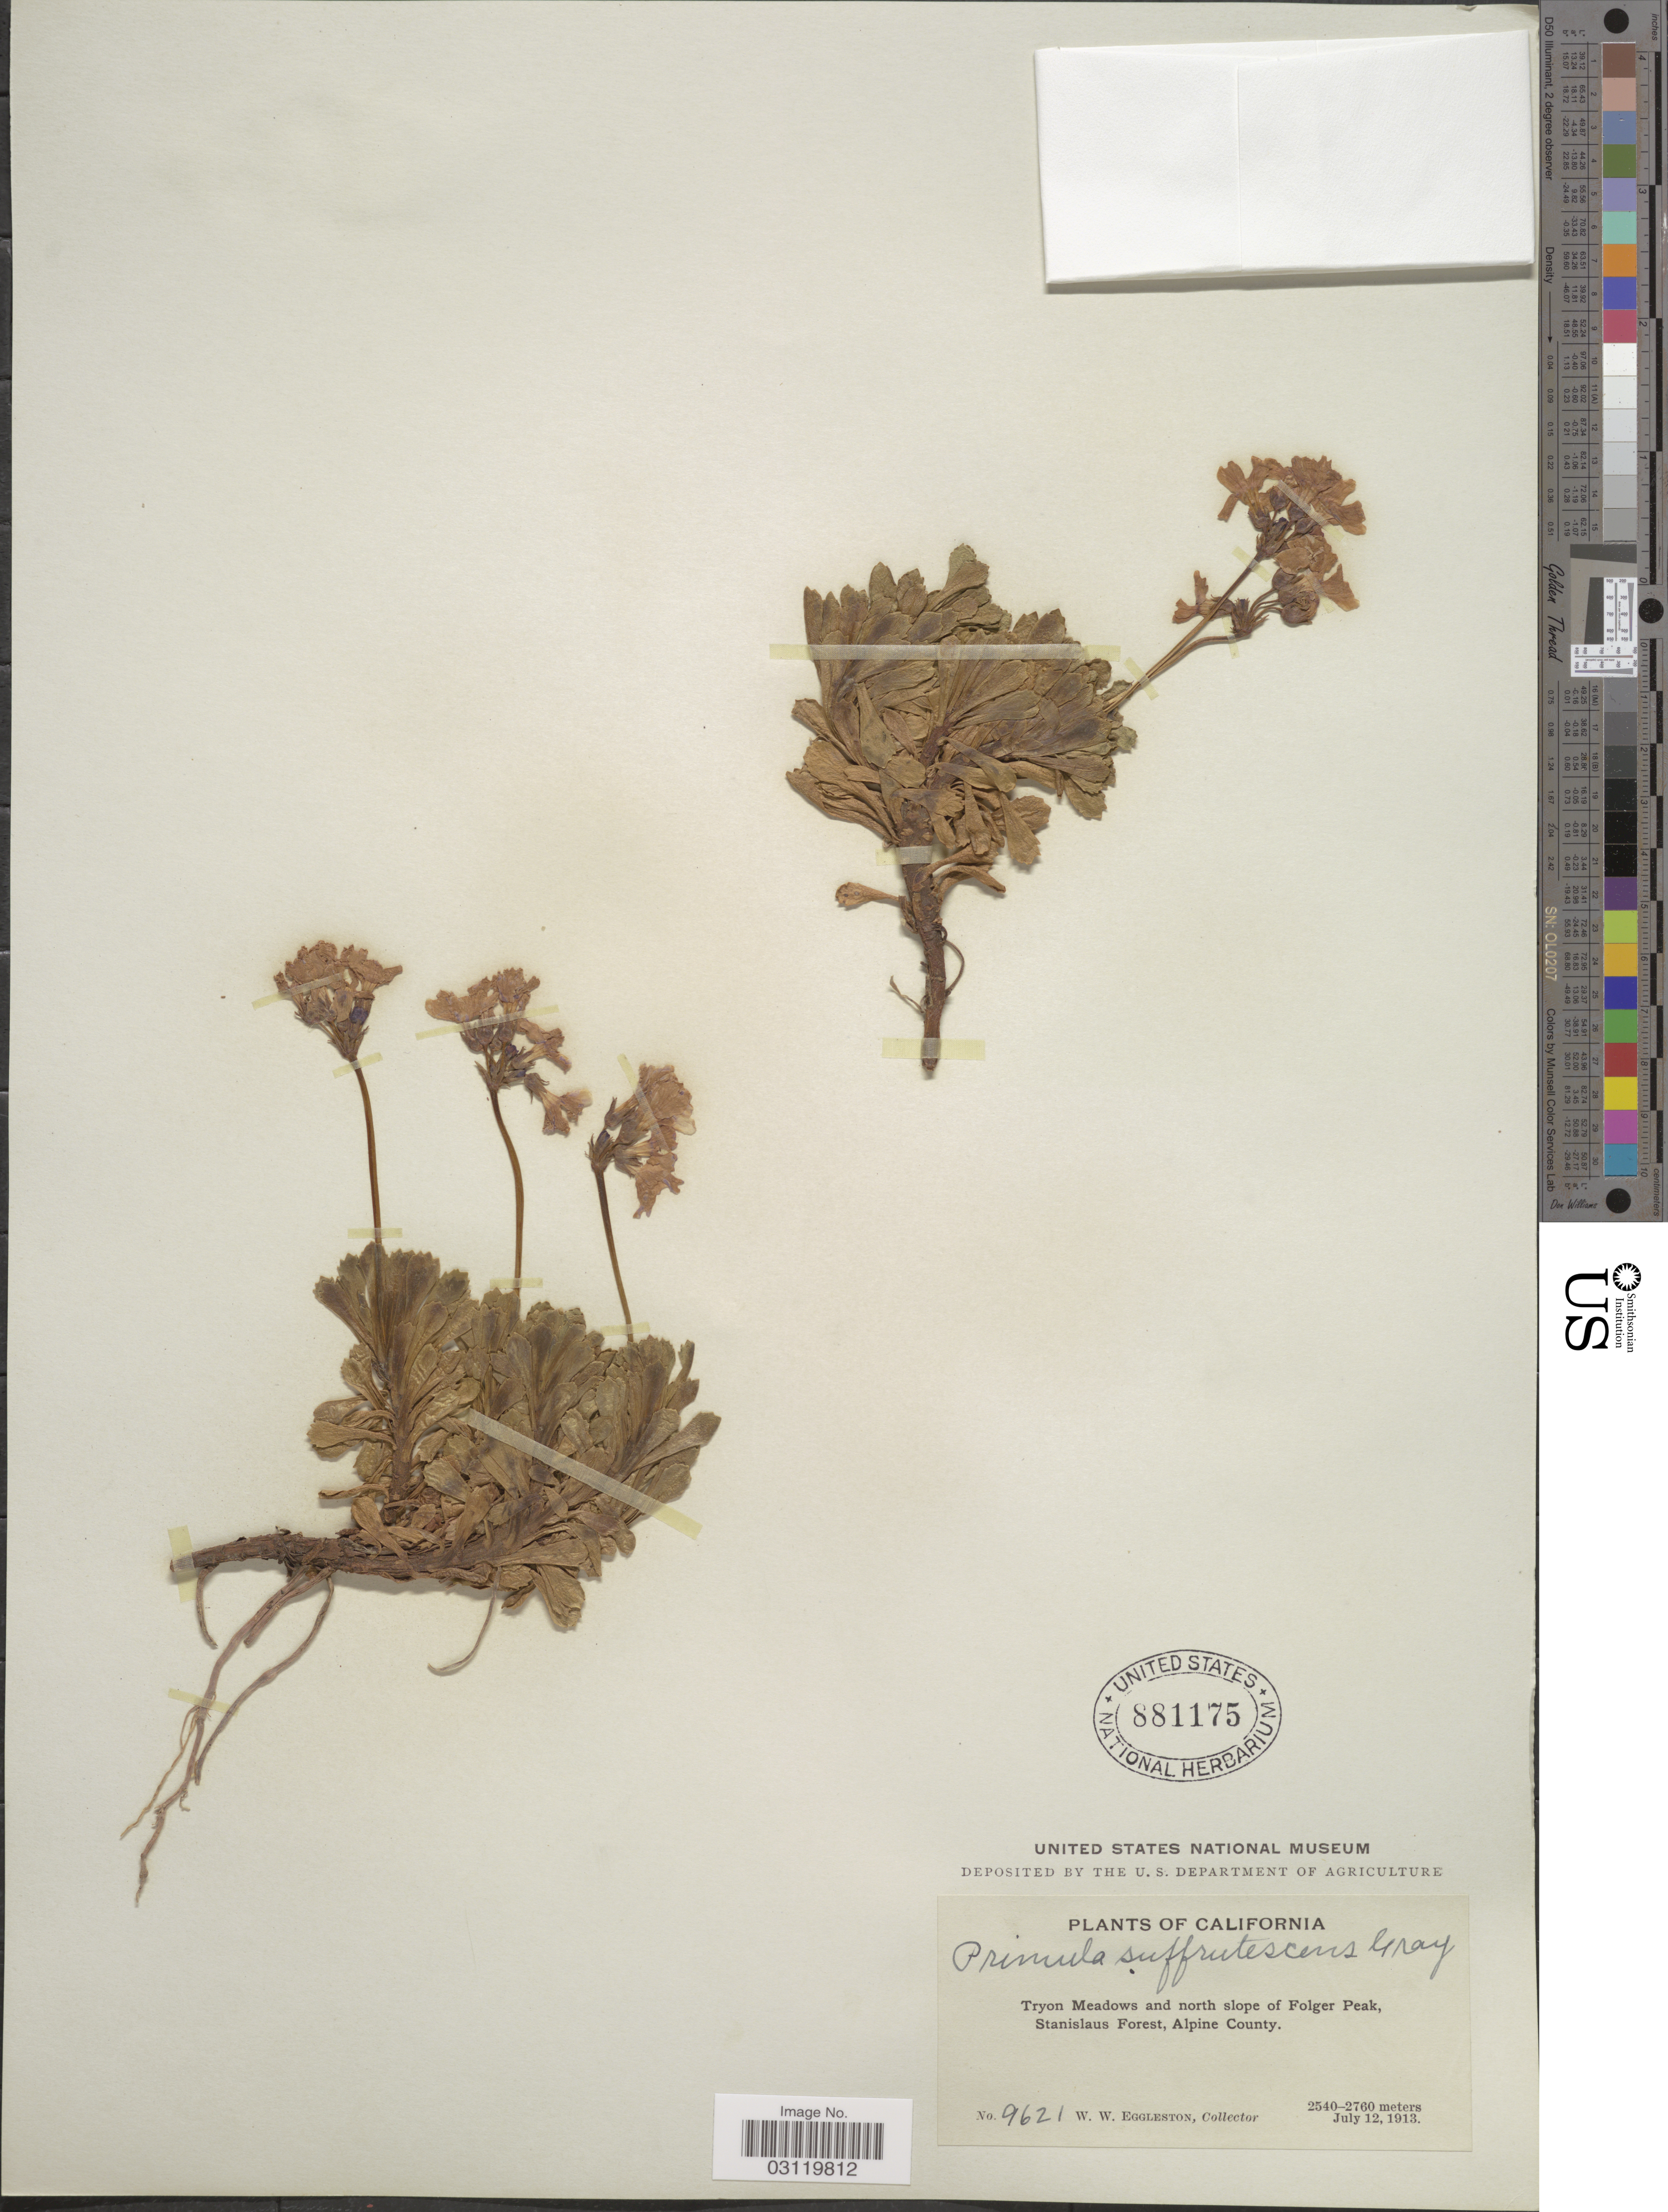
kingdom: Plantae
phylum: Tracheophyta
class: Magnoliopsida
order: Ericales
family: Primulaceae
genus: Primula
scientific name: Primula suffrutescens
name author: A. Gray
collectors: W. W. Eggleston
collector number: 9621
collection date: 1913-07-12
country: United States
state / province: California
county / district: Alpine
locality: Tryon Meadows and north slope of Folger Peak, Stanislaus Forest, Alpine County.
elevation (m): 2540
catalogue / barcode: US 881175